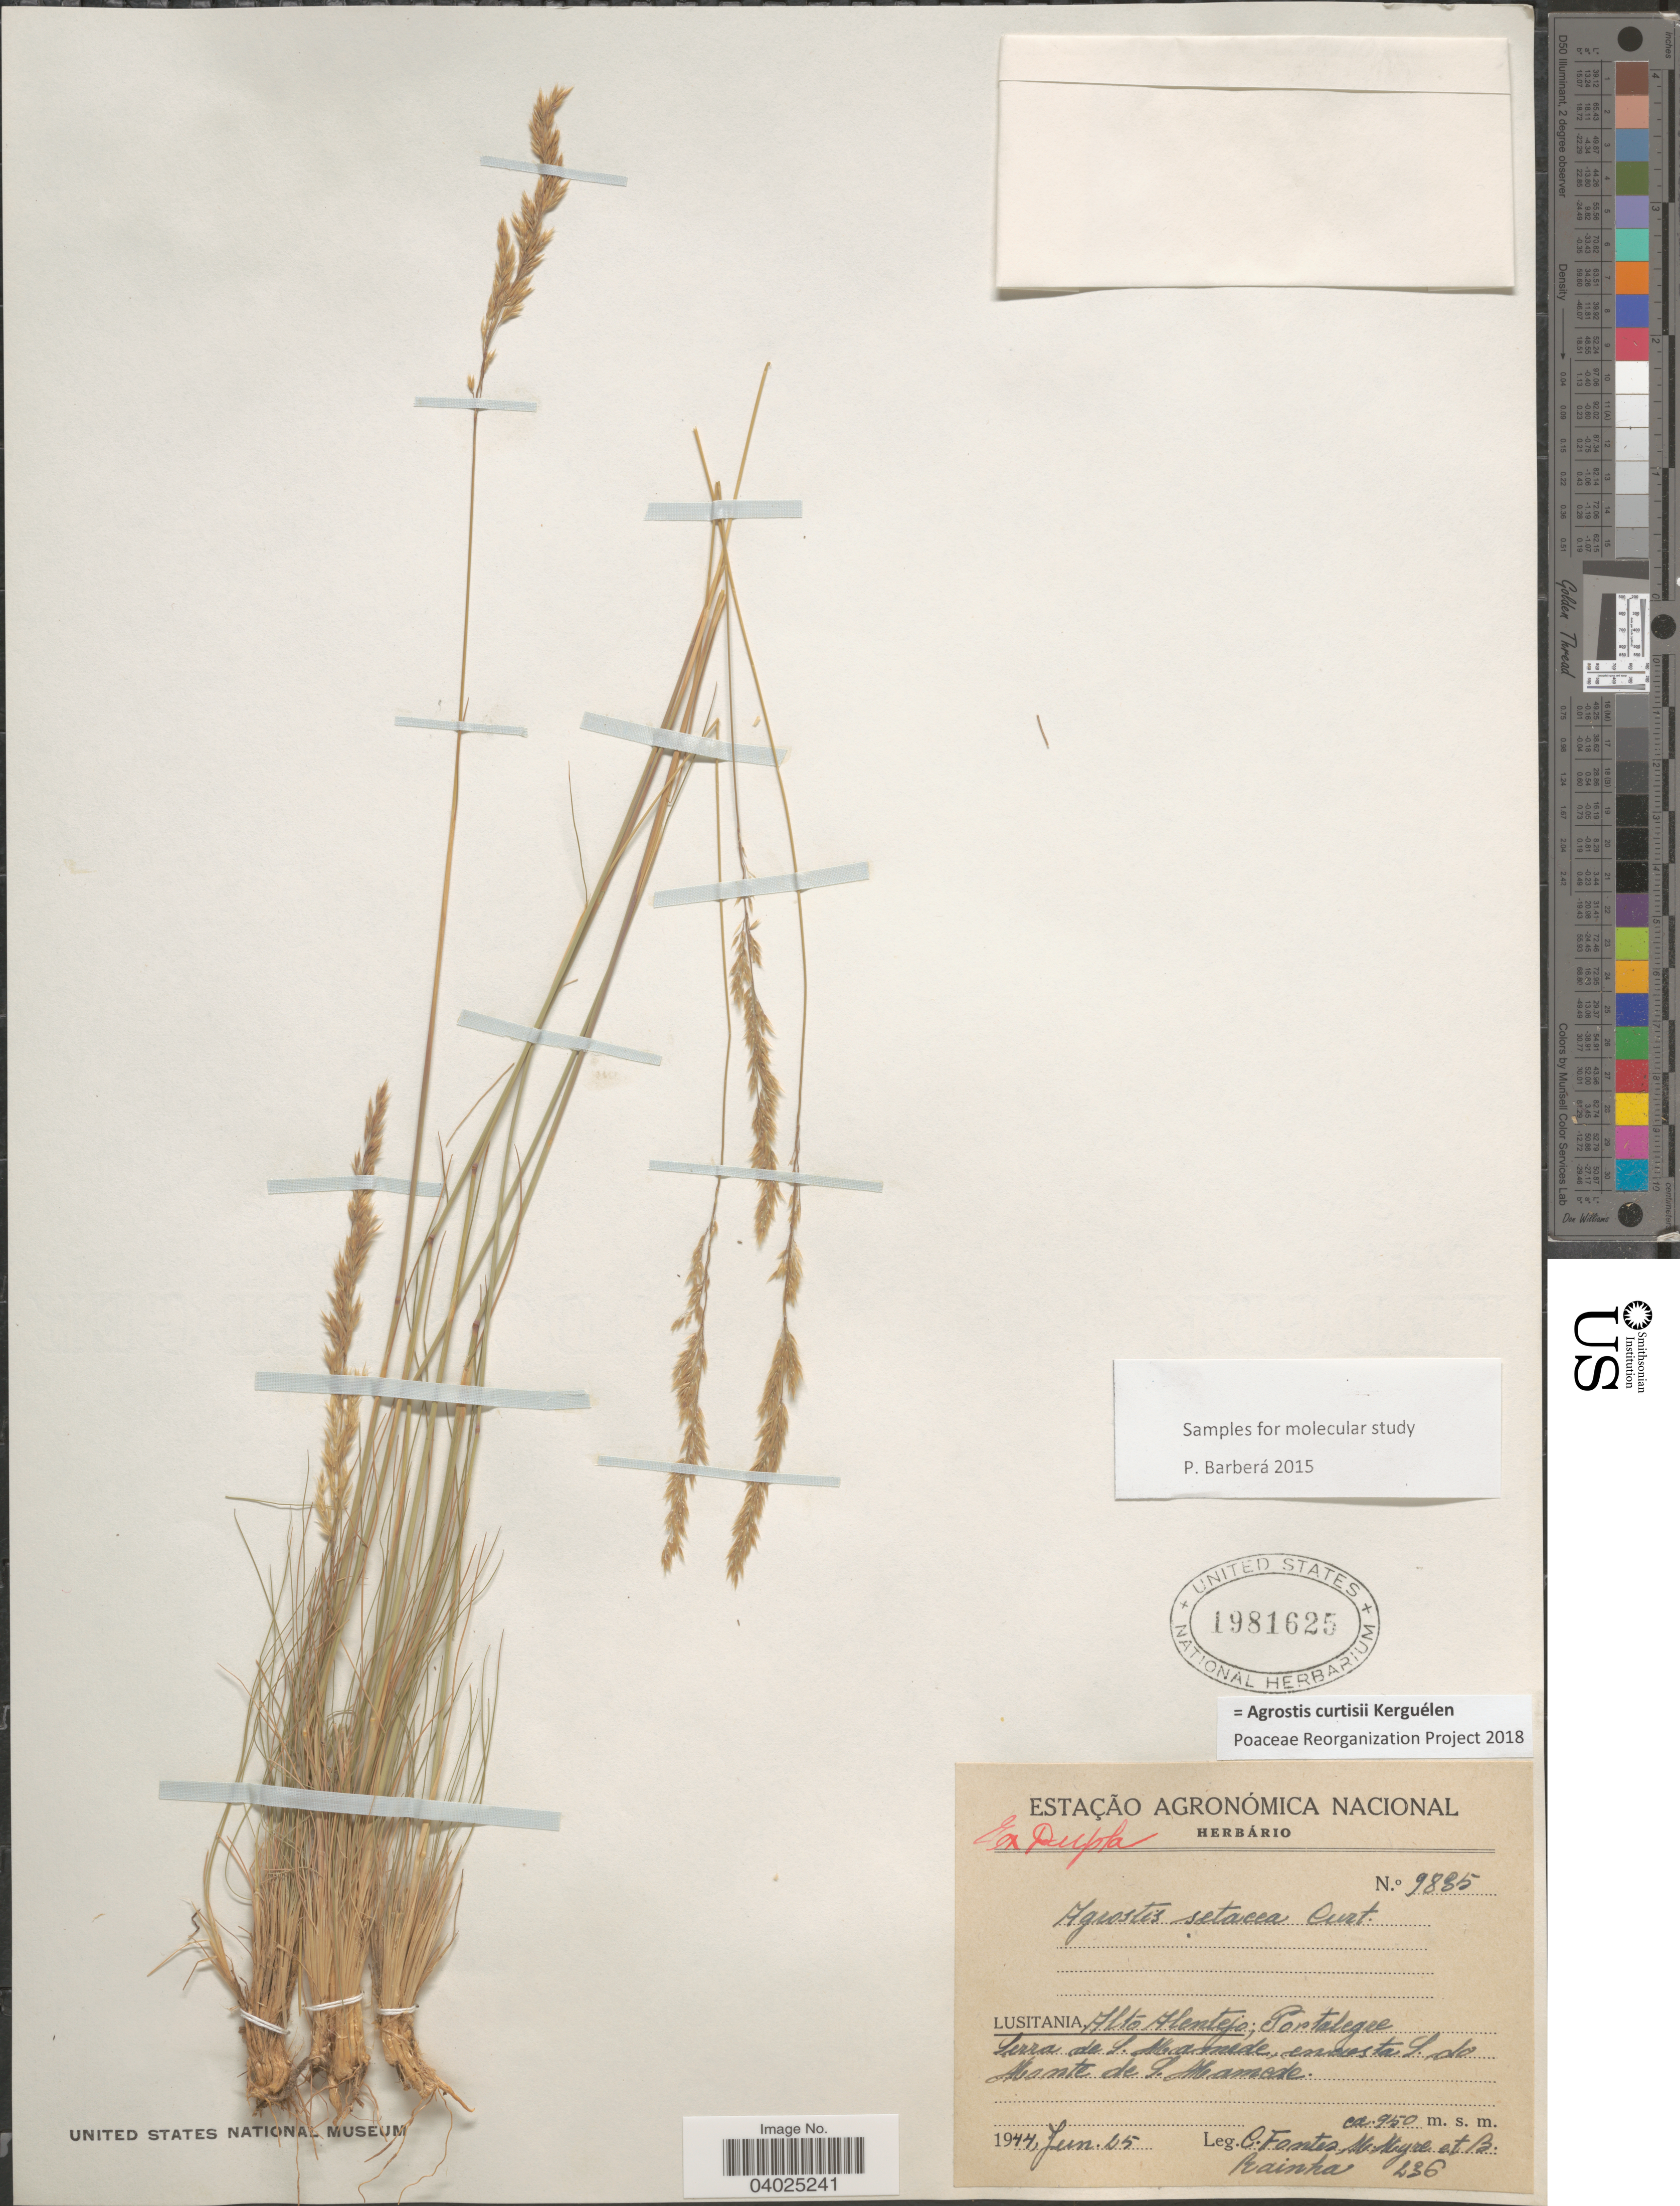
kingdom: Plantae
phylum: Tracheophyta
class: Liliopsida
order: Poales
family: Poaceae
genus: Alpagrostis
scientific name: Alpagrostis curtisii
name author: (Kerguélen) P.M. Peterson et al.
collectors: C. Fontes, Myre, M. & B. Rainha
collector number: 236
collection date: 1944-06-25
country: Portugal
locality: Lusitania. Alto Alentejo; Portalegre Serra de L. Mamede, encaste S. de Monte de S. Mamede.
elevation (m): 950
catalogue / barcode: US 1981625